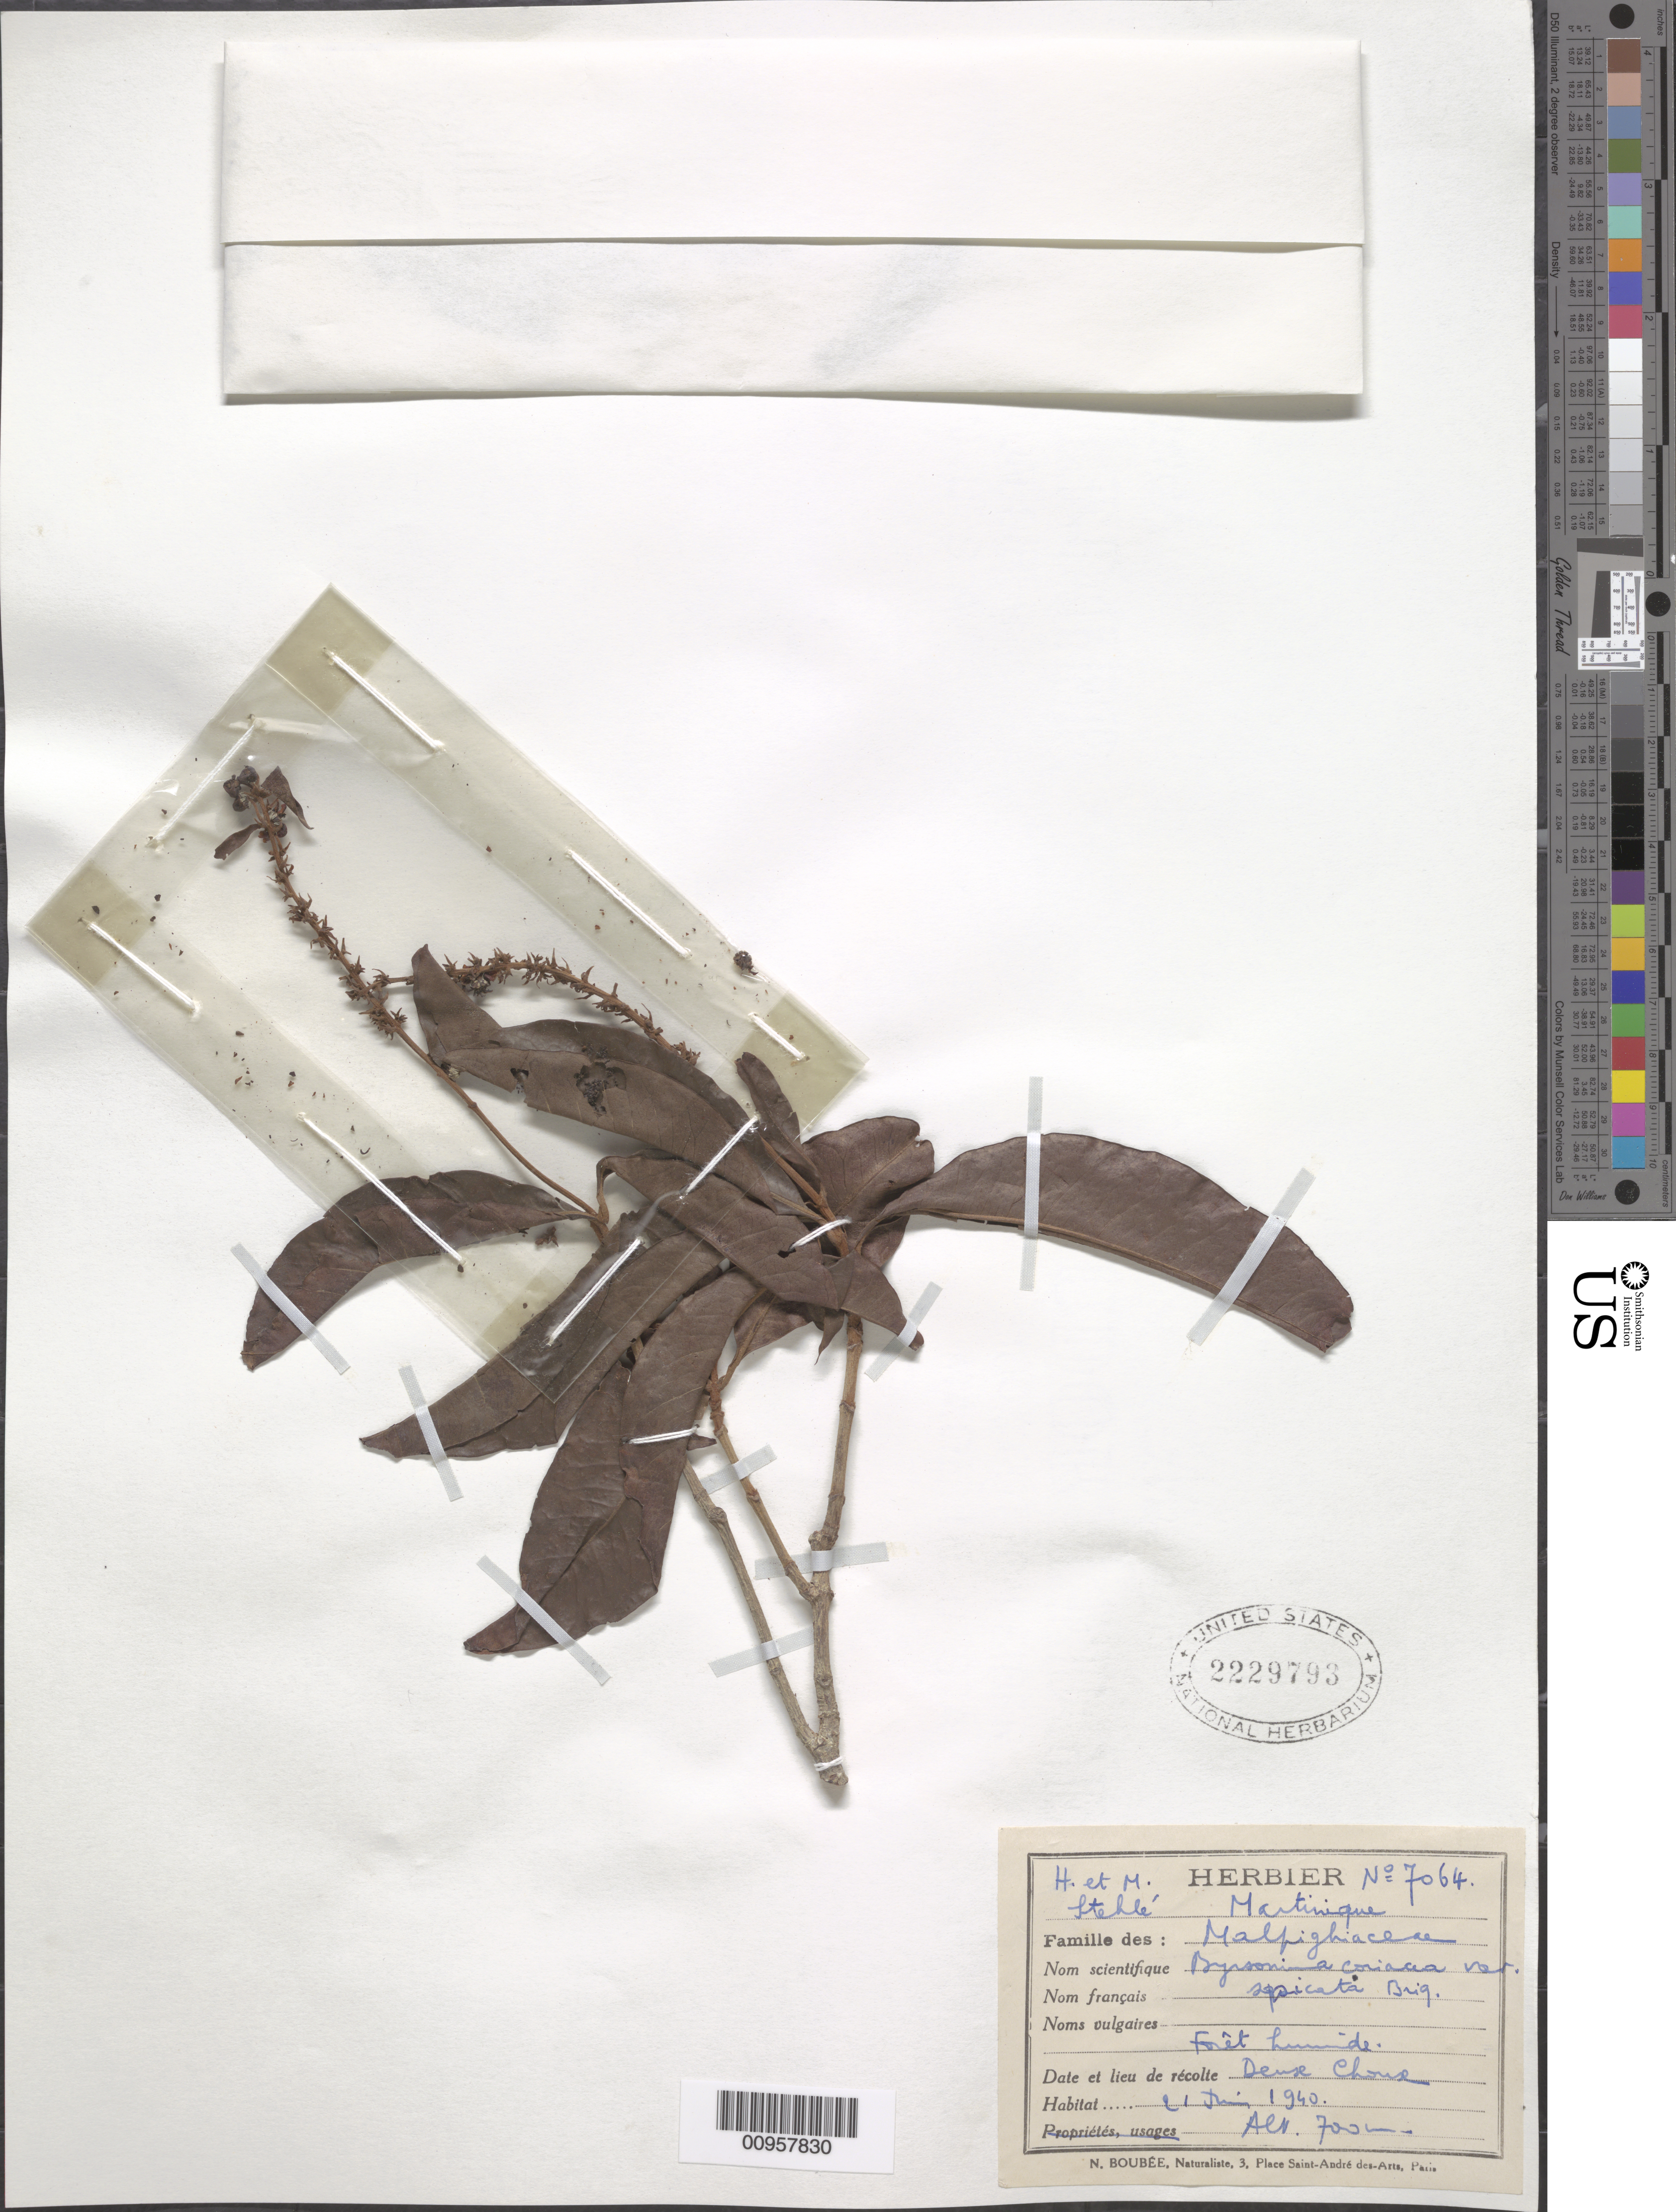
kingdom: Plantae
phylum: Tracheophyta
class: Magnoliopsida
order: Malpighiales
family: Malpighiaceae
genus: Byrsonima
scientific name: Byrsonima spicata (Cav.) DC.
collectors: H. Stehlé & M. Stehlé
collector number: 7064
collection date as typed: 21 Jun 1940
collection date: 1940-06-21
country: Martinique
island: Martinique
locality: "Dense Chouse"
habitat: Forêt humide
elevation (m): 700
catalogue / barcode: US 2229793